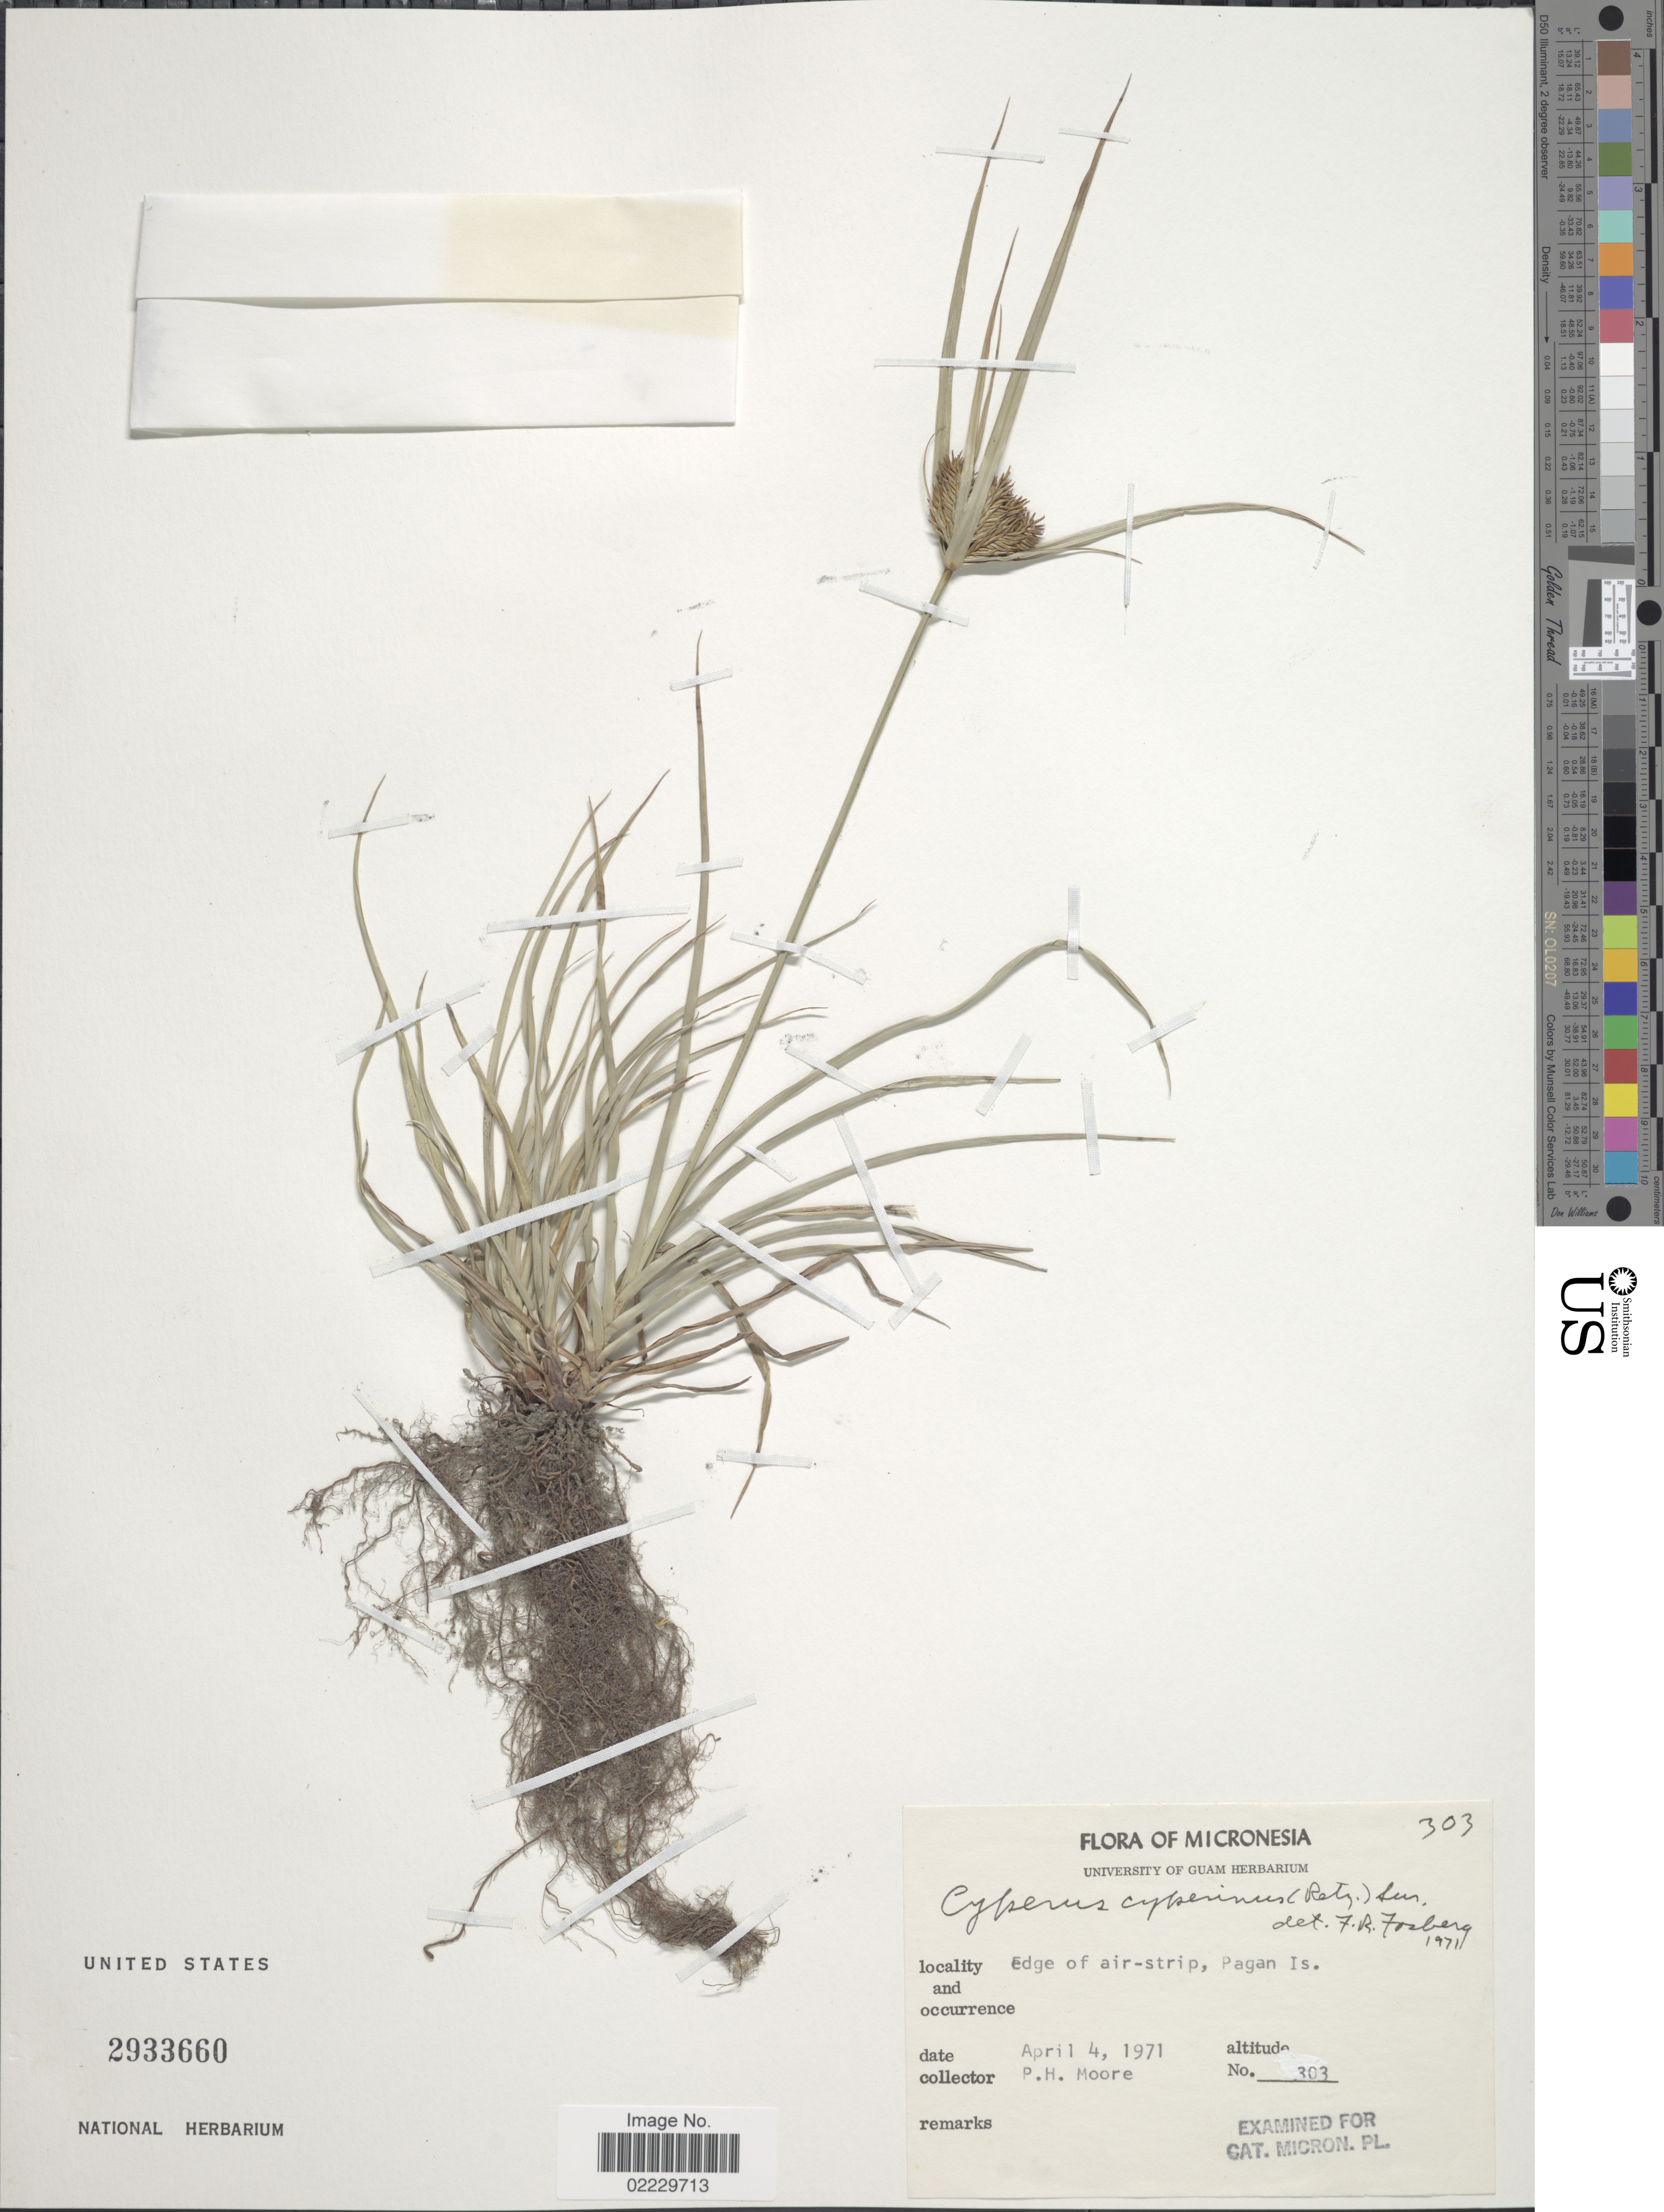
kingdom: Plantae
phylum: Tracheophyta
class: Liliopsida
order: Poales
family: Cyperaceae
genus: Cyperus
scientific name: Cyperus cyperinus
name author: (Retz.) Valck. Sur.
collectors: P. H. Moore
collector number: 303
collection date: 1971-04-04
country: Northern Mariana Islands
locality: Micronesia, Edge of air- strip, Pagan Is.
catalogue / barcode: US 2933660